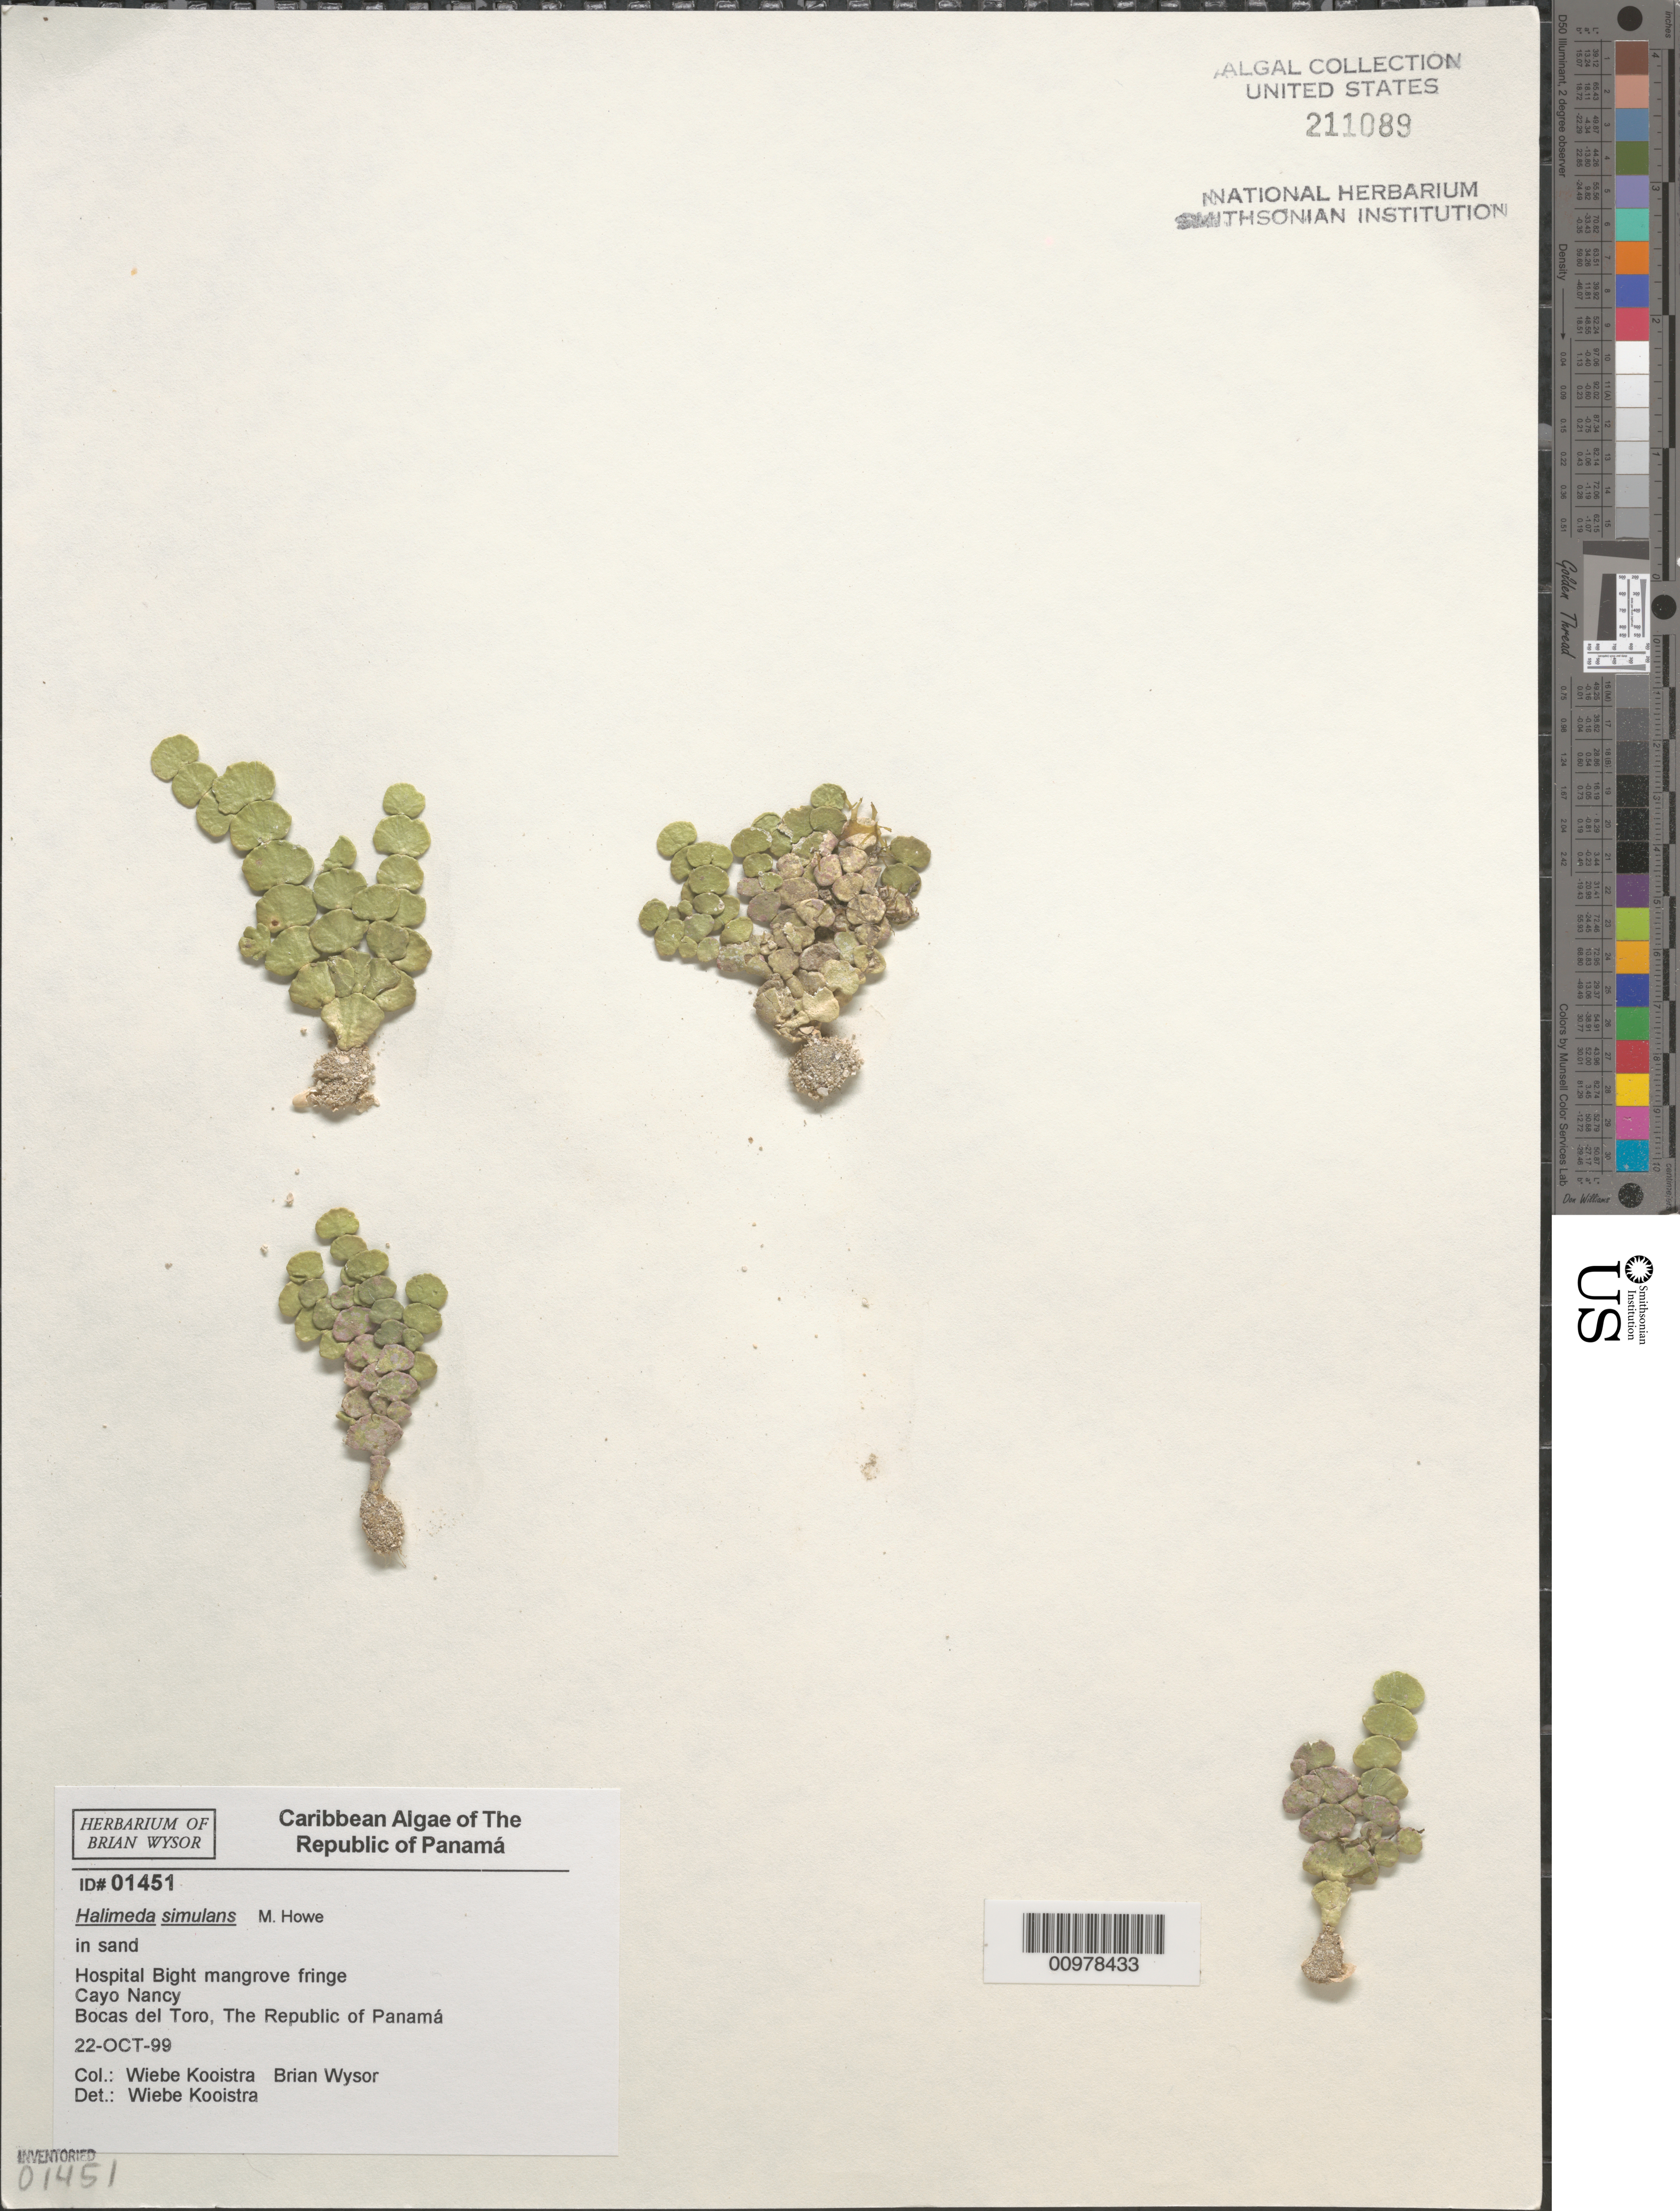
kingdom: Plantae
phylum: Chlorophyta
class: Ulvophyceae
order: Bryopsidales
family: Halimedaceae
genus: Halimeda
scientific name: Halimeda simulans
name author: M. Howe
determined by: Kooistra, Wiebe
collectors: B. Wysor & W. Kooistra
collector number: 01451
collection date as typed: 22 Oct 1999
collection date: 1999-10-22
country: Panama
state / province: Bocas del Toro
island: Cayo Nancy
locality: Hospital Bight mangrove fringe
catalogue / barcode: US 211089